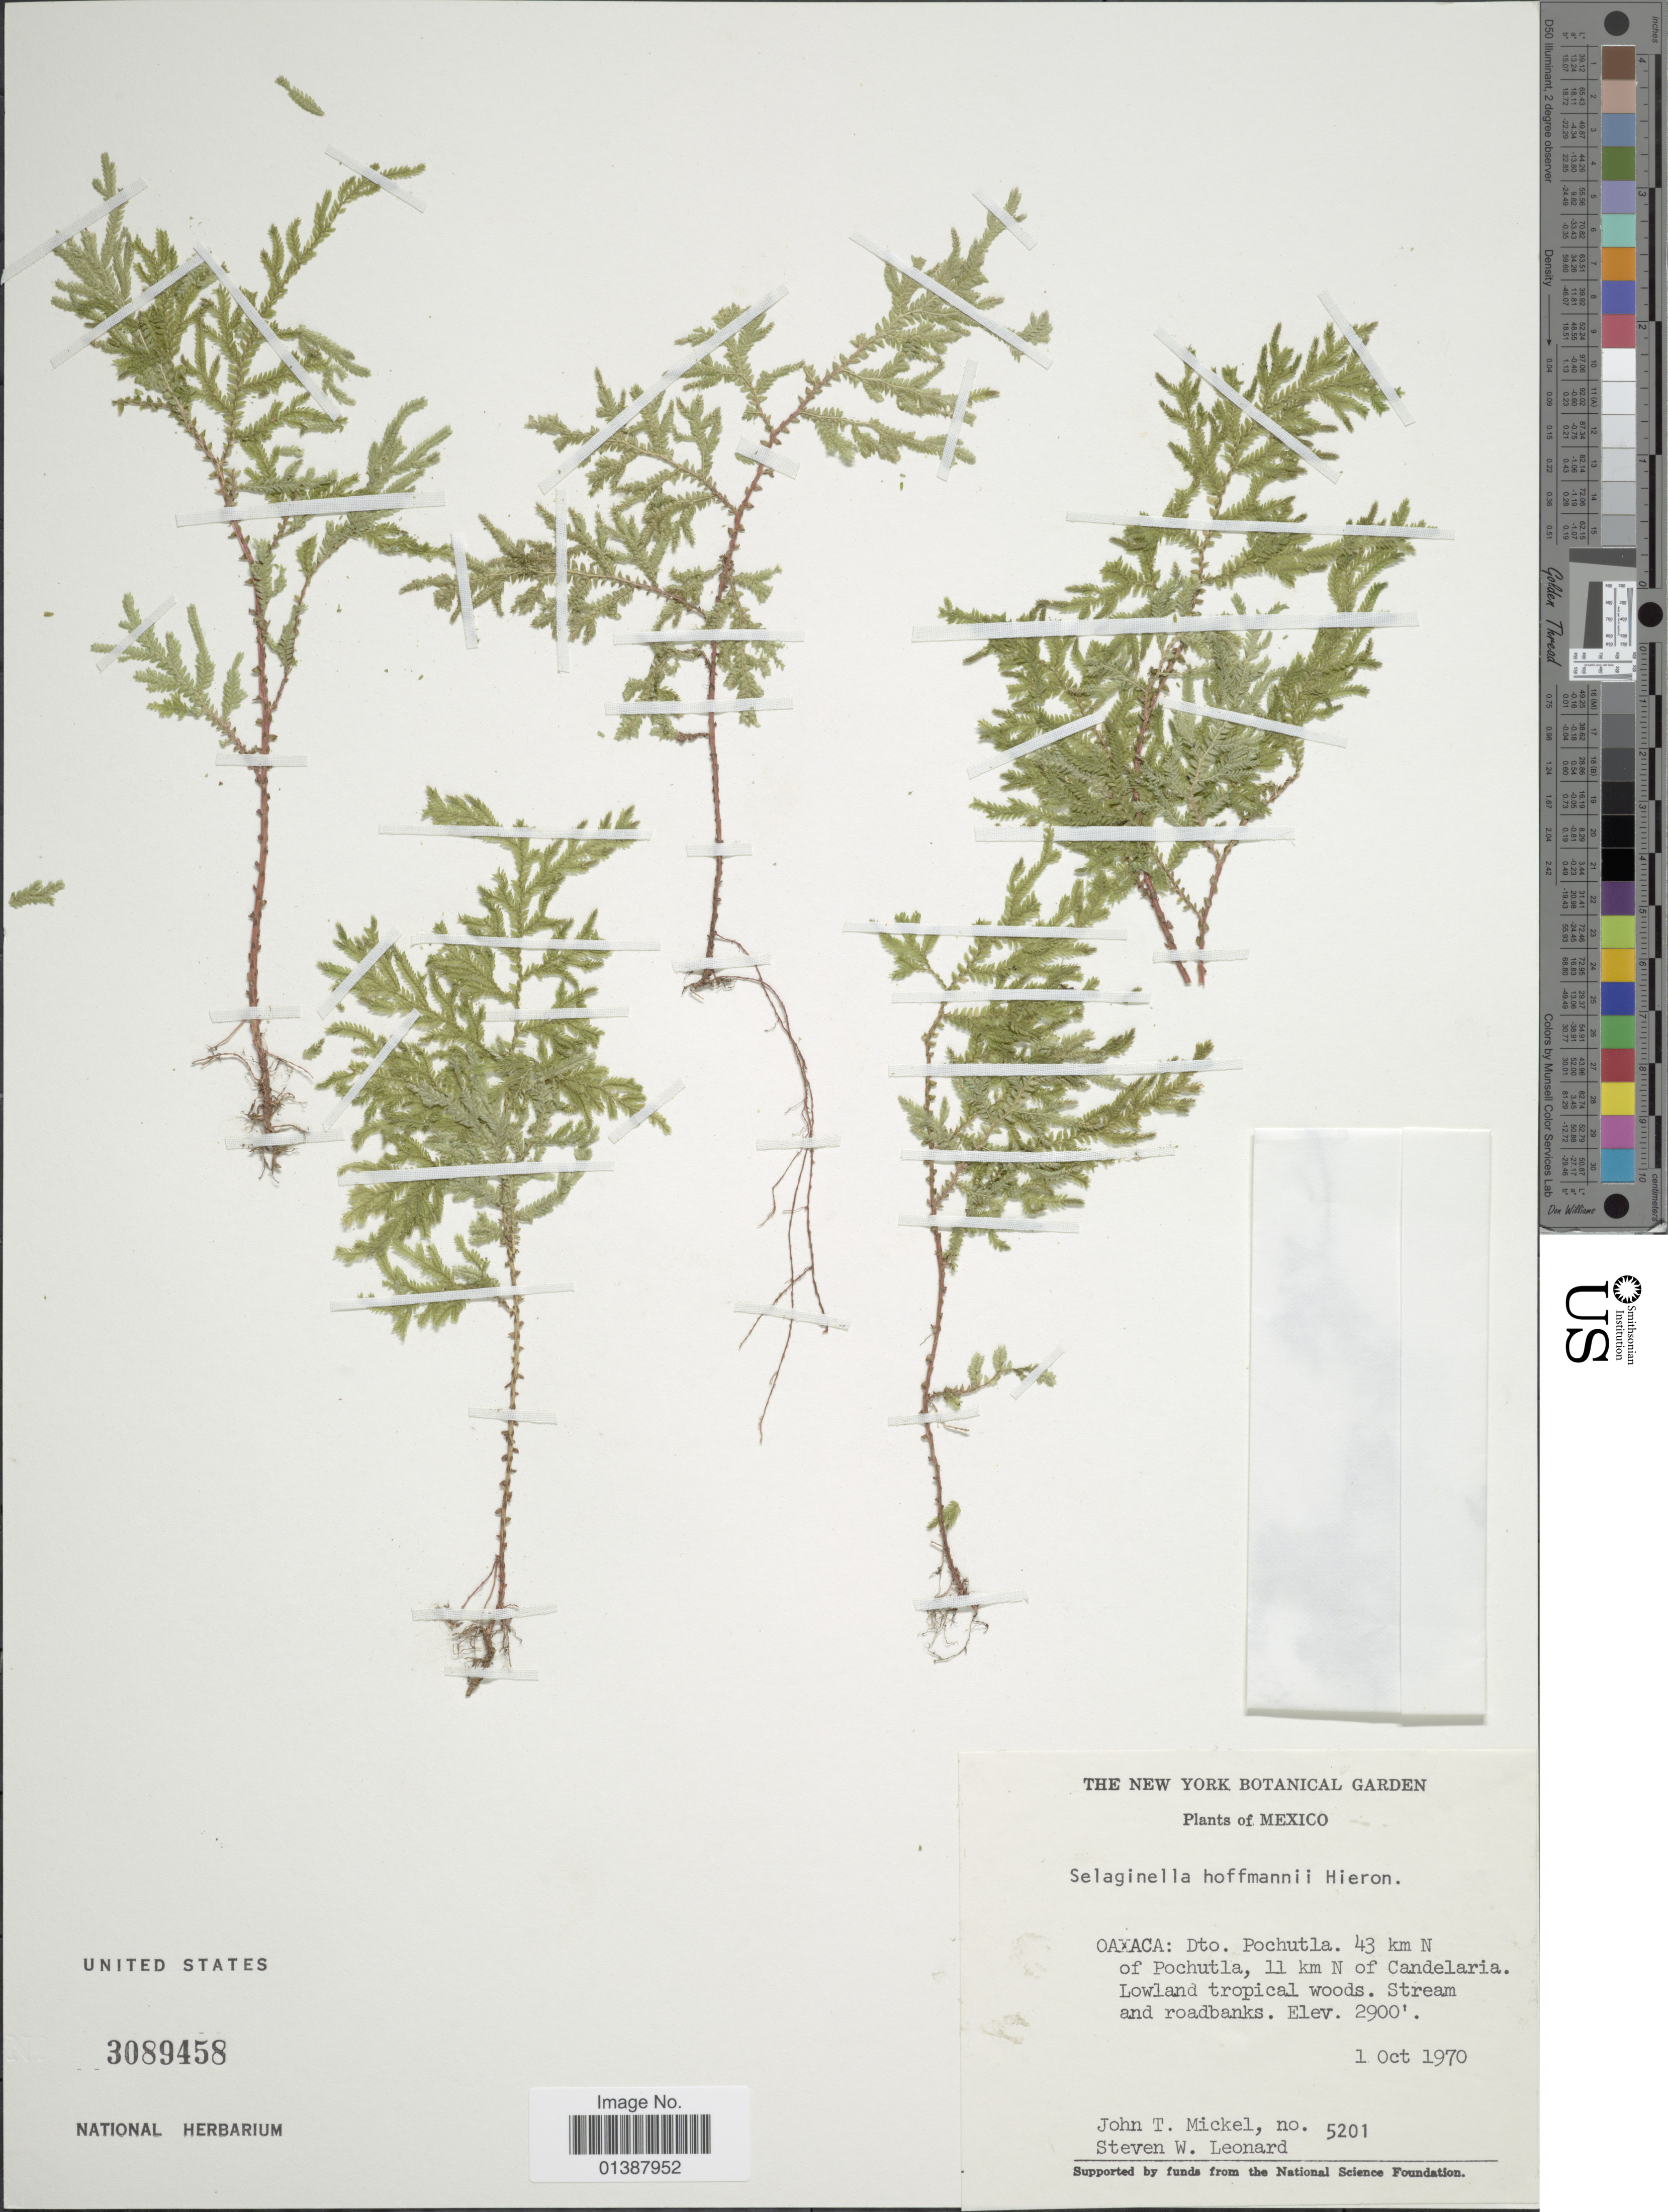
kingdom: Plantae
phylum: Tracheophyta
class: Lycopodiopsida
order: Selaginellales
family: Selaginellaceae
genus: Selaginella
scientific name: Selaginella hoffmannii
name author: Hieron.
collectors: J. T. Mickel & S. W. Leonard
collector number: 5201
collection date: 1970-10-01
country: Mexico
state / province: Oaxaca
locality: Dto Pochutla. 43 km N of Pochutla, 11 km N of Candelaria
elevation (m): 884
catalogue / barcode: US 3089458